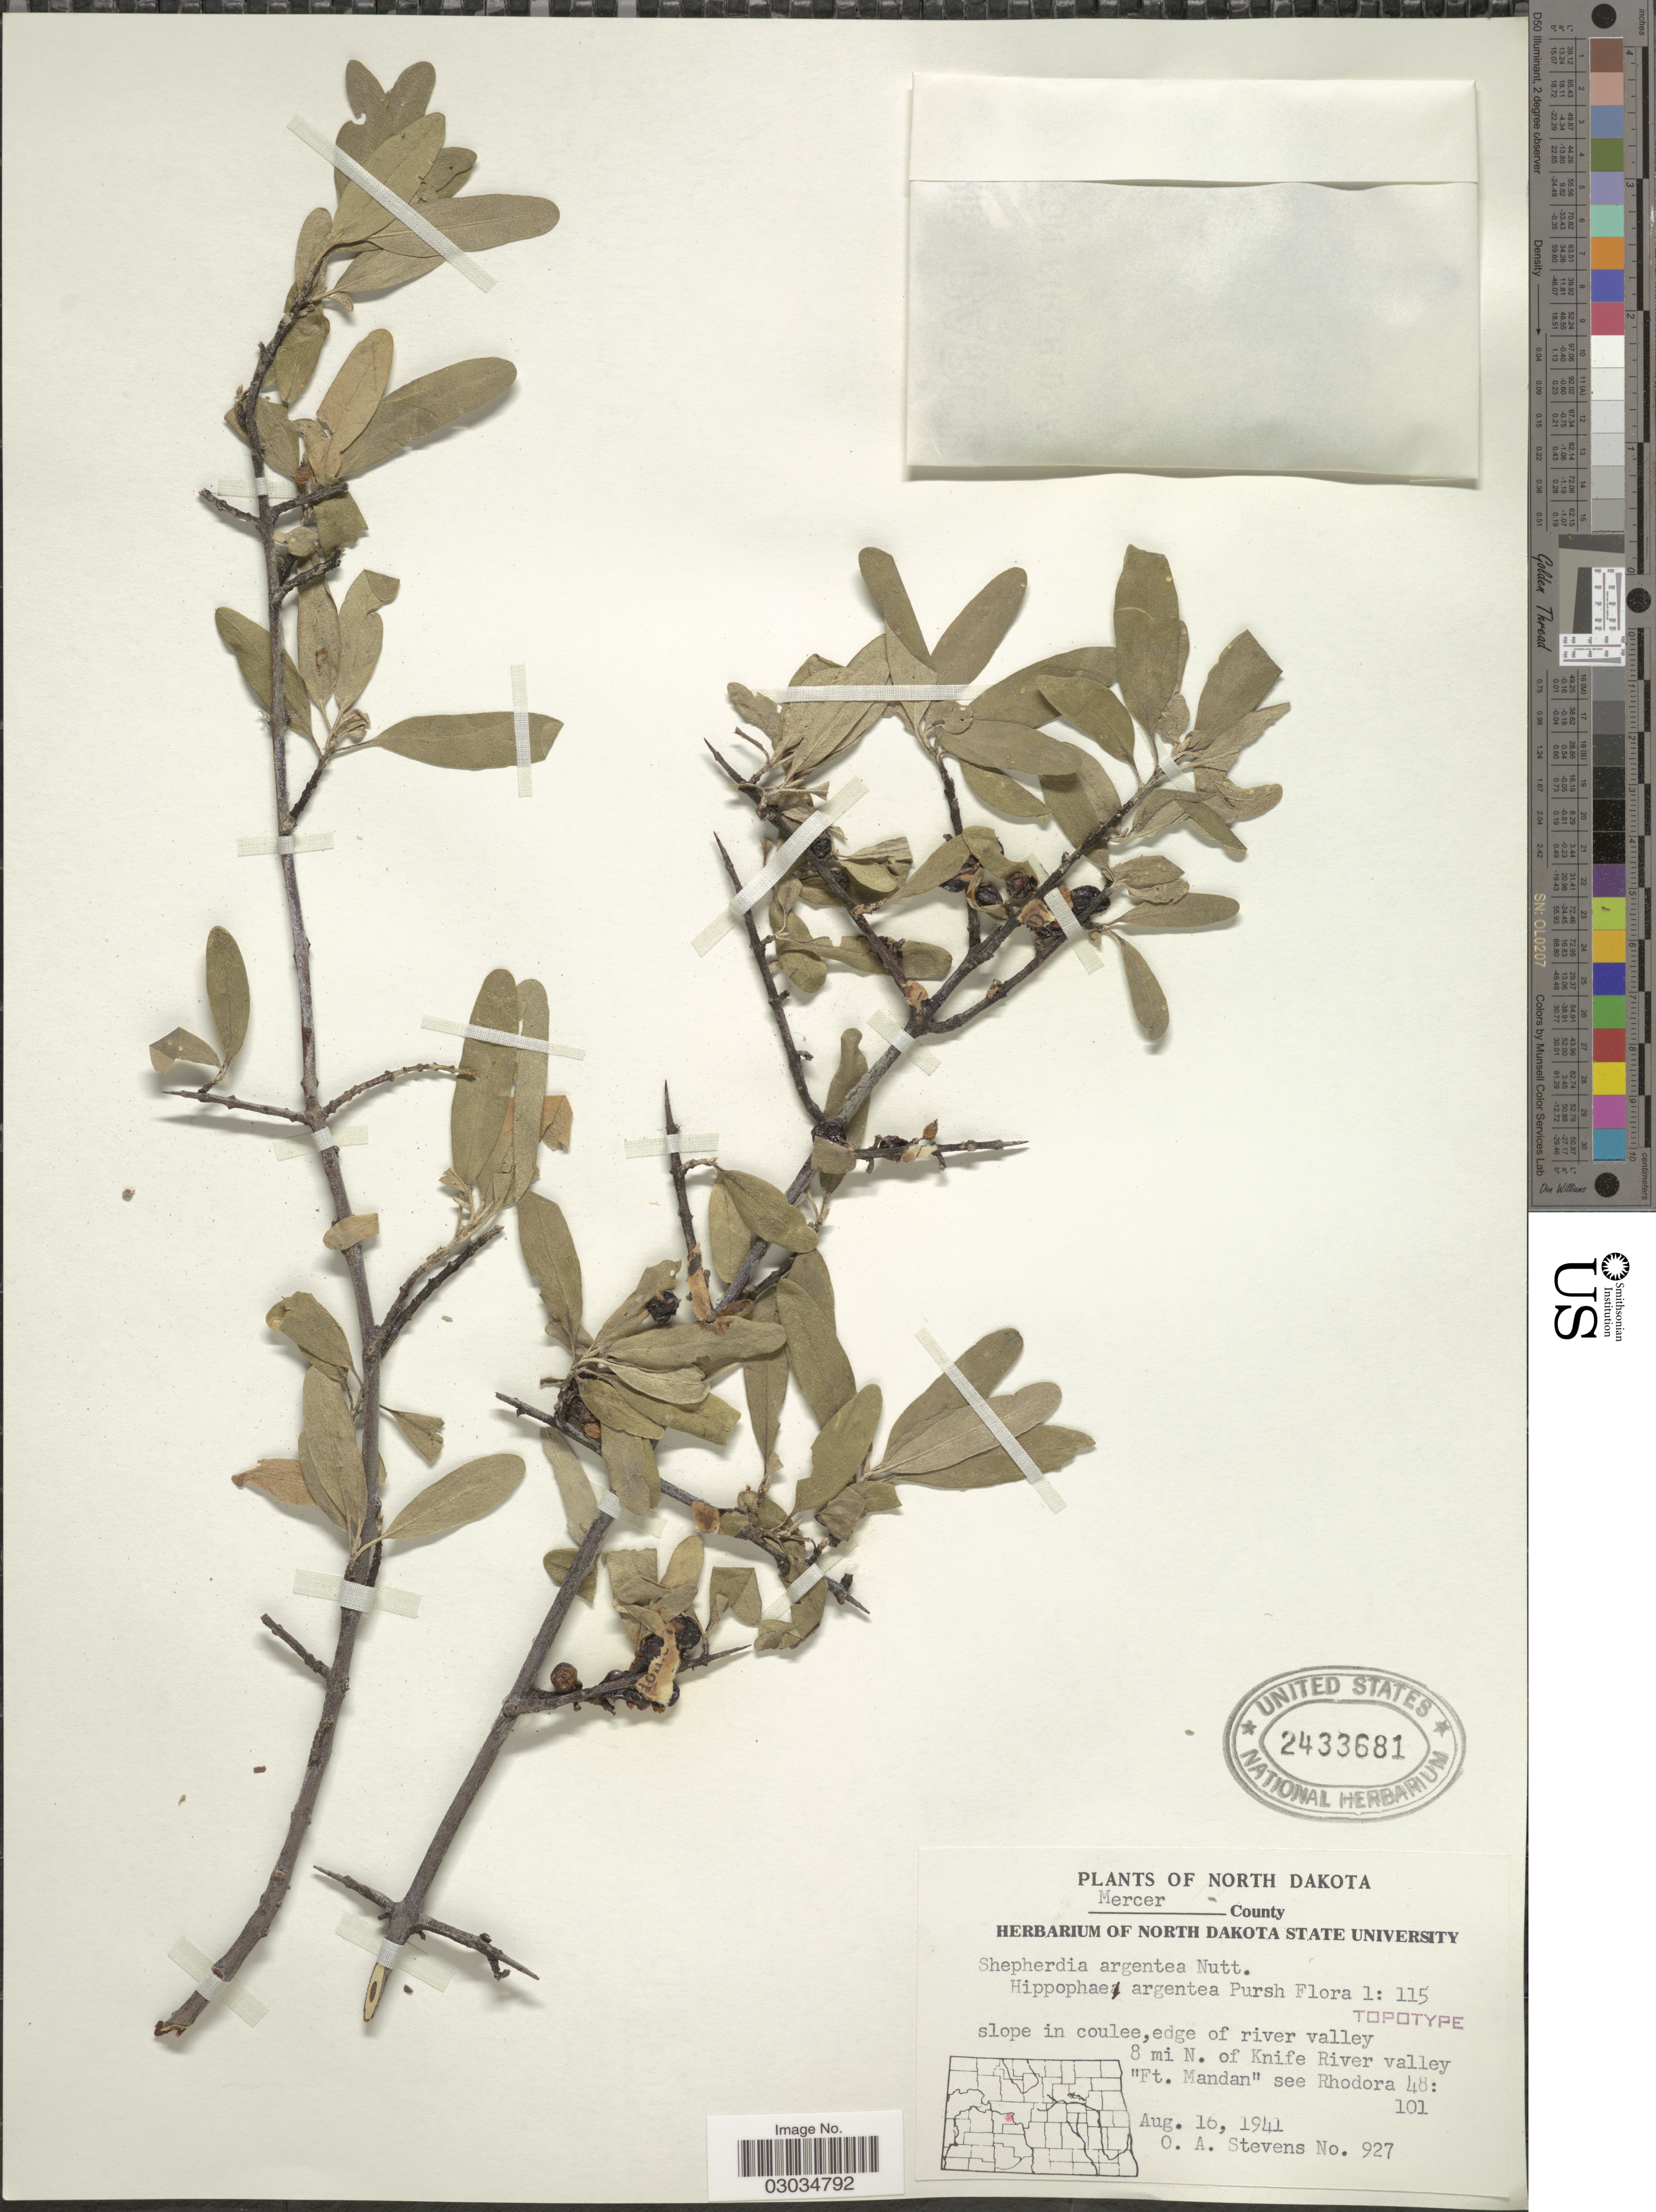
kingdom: Plantae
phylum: Tracheophyta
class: Magnoliopsida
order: Rosales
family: Elaeagnaceae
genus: Shepherdia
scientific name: Shepherdia argentea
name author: (Pursh) Nutt.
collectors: O. A. Stevens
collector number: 927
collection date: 1941-08-16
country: United States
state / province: North Dakota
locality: Mercer County, slope in coulee, edge of river valley 8 mi. N. of Knife River Valley "Ft. Mandan" see Rhodora 48:101.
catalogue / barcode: US 2433681